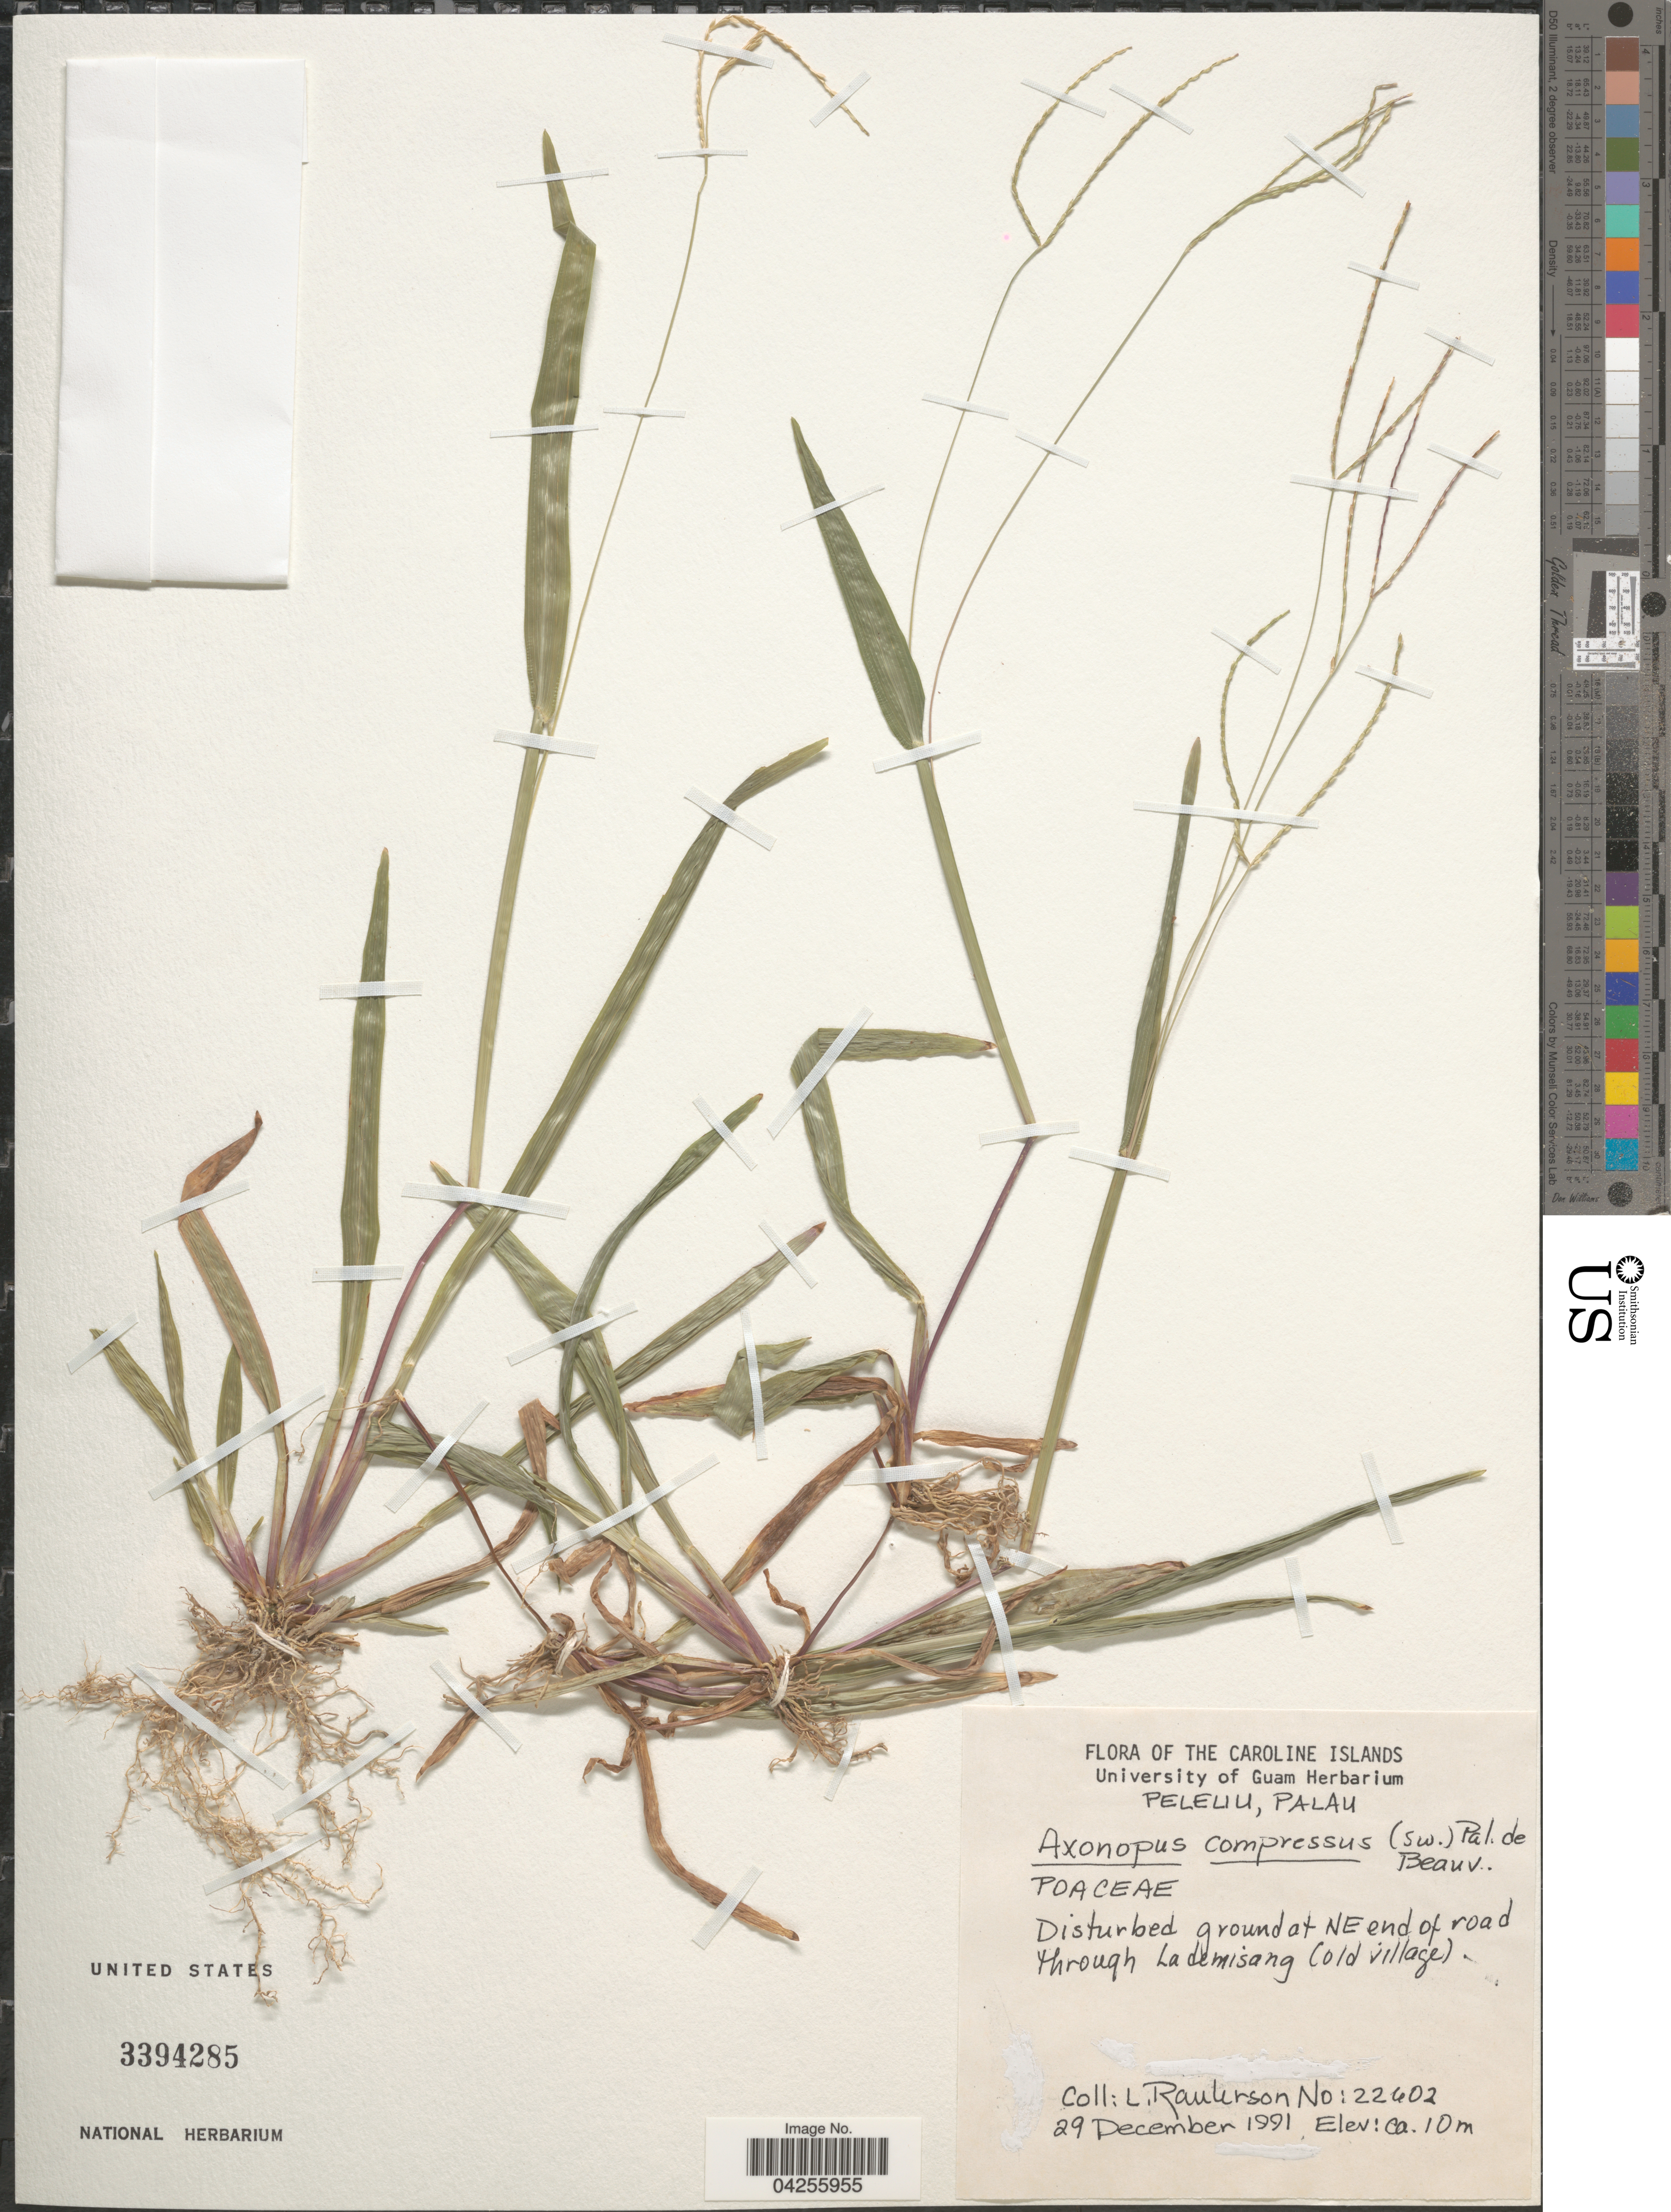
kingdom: Plantae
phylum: Tracheophyta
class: Liliopsida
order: Poales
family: Poaceae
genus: Axonopus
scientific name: Axonopus compressus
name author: (Sw.) P. Beauv.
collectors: L. Raulerson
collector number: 22402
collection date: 1991-12-29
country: Palau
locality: The Caroline Islands. Peleliu, Palau. Disturbed ground at NE end of road through Lademisang (old village).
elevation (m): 10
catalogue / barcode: US 3394285